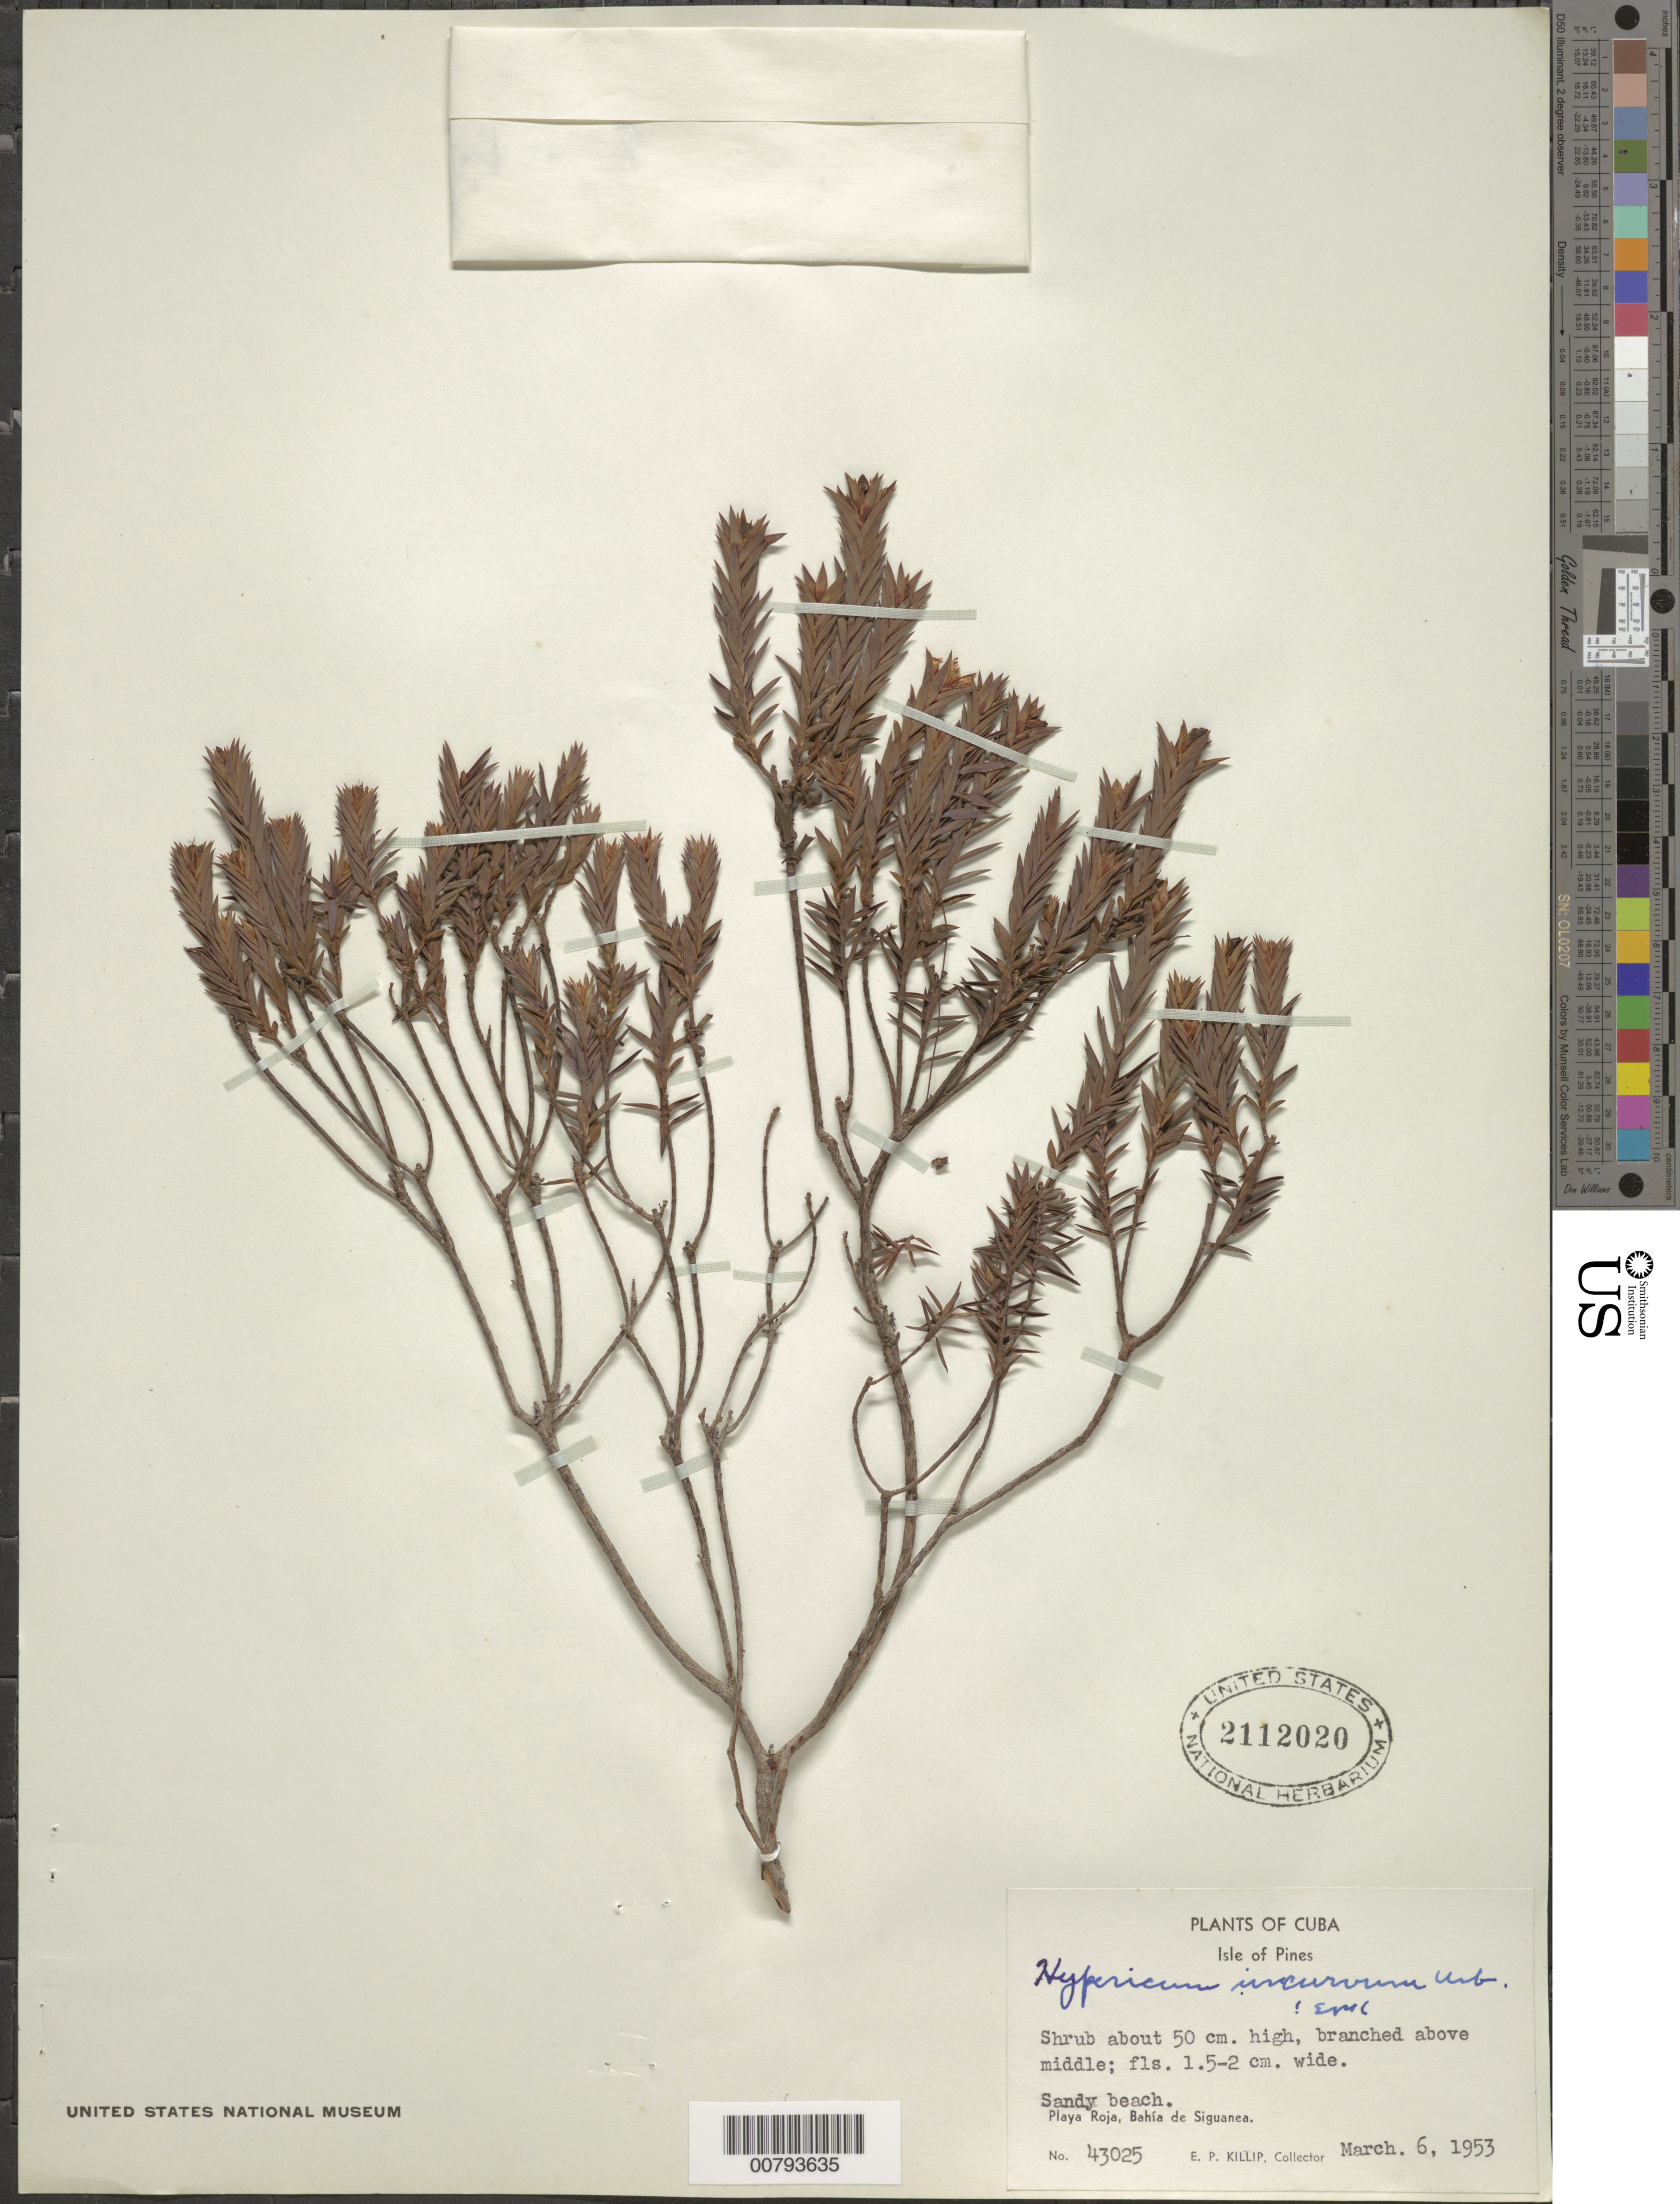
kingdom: Plantae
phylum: Tracheophyta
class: Magnoliopsida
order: Malpighiales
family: Hypericaceae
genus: Hypericum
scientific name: Hypericum incurvum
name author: Urb.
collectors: E. P. Killip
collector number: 43025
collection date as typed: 06 Mar 1953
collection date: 1953-03-06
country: Cuba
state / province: Isla de La Juventud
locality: Playa Roja, Bahíade Siguanea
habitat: Sandy beach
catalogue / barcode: US 2112020